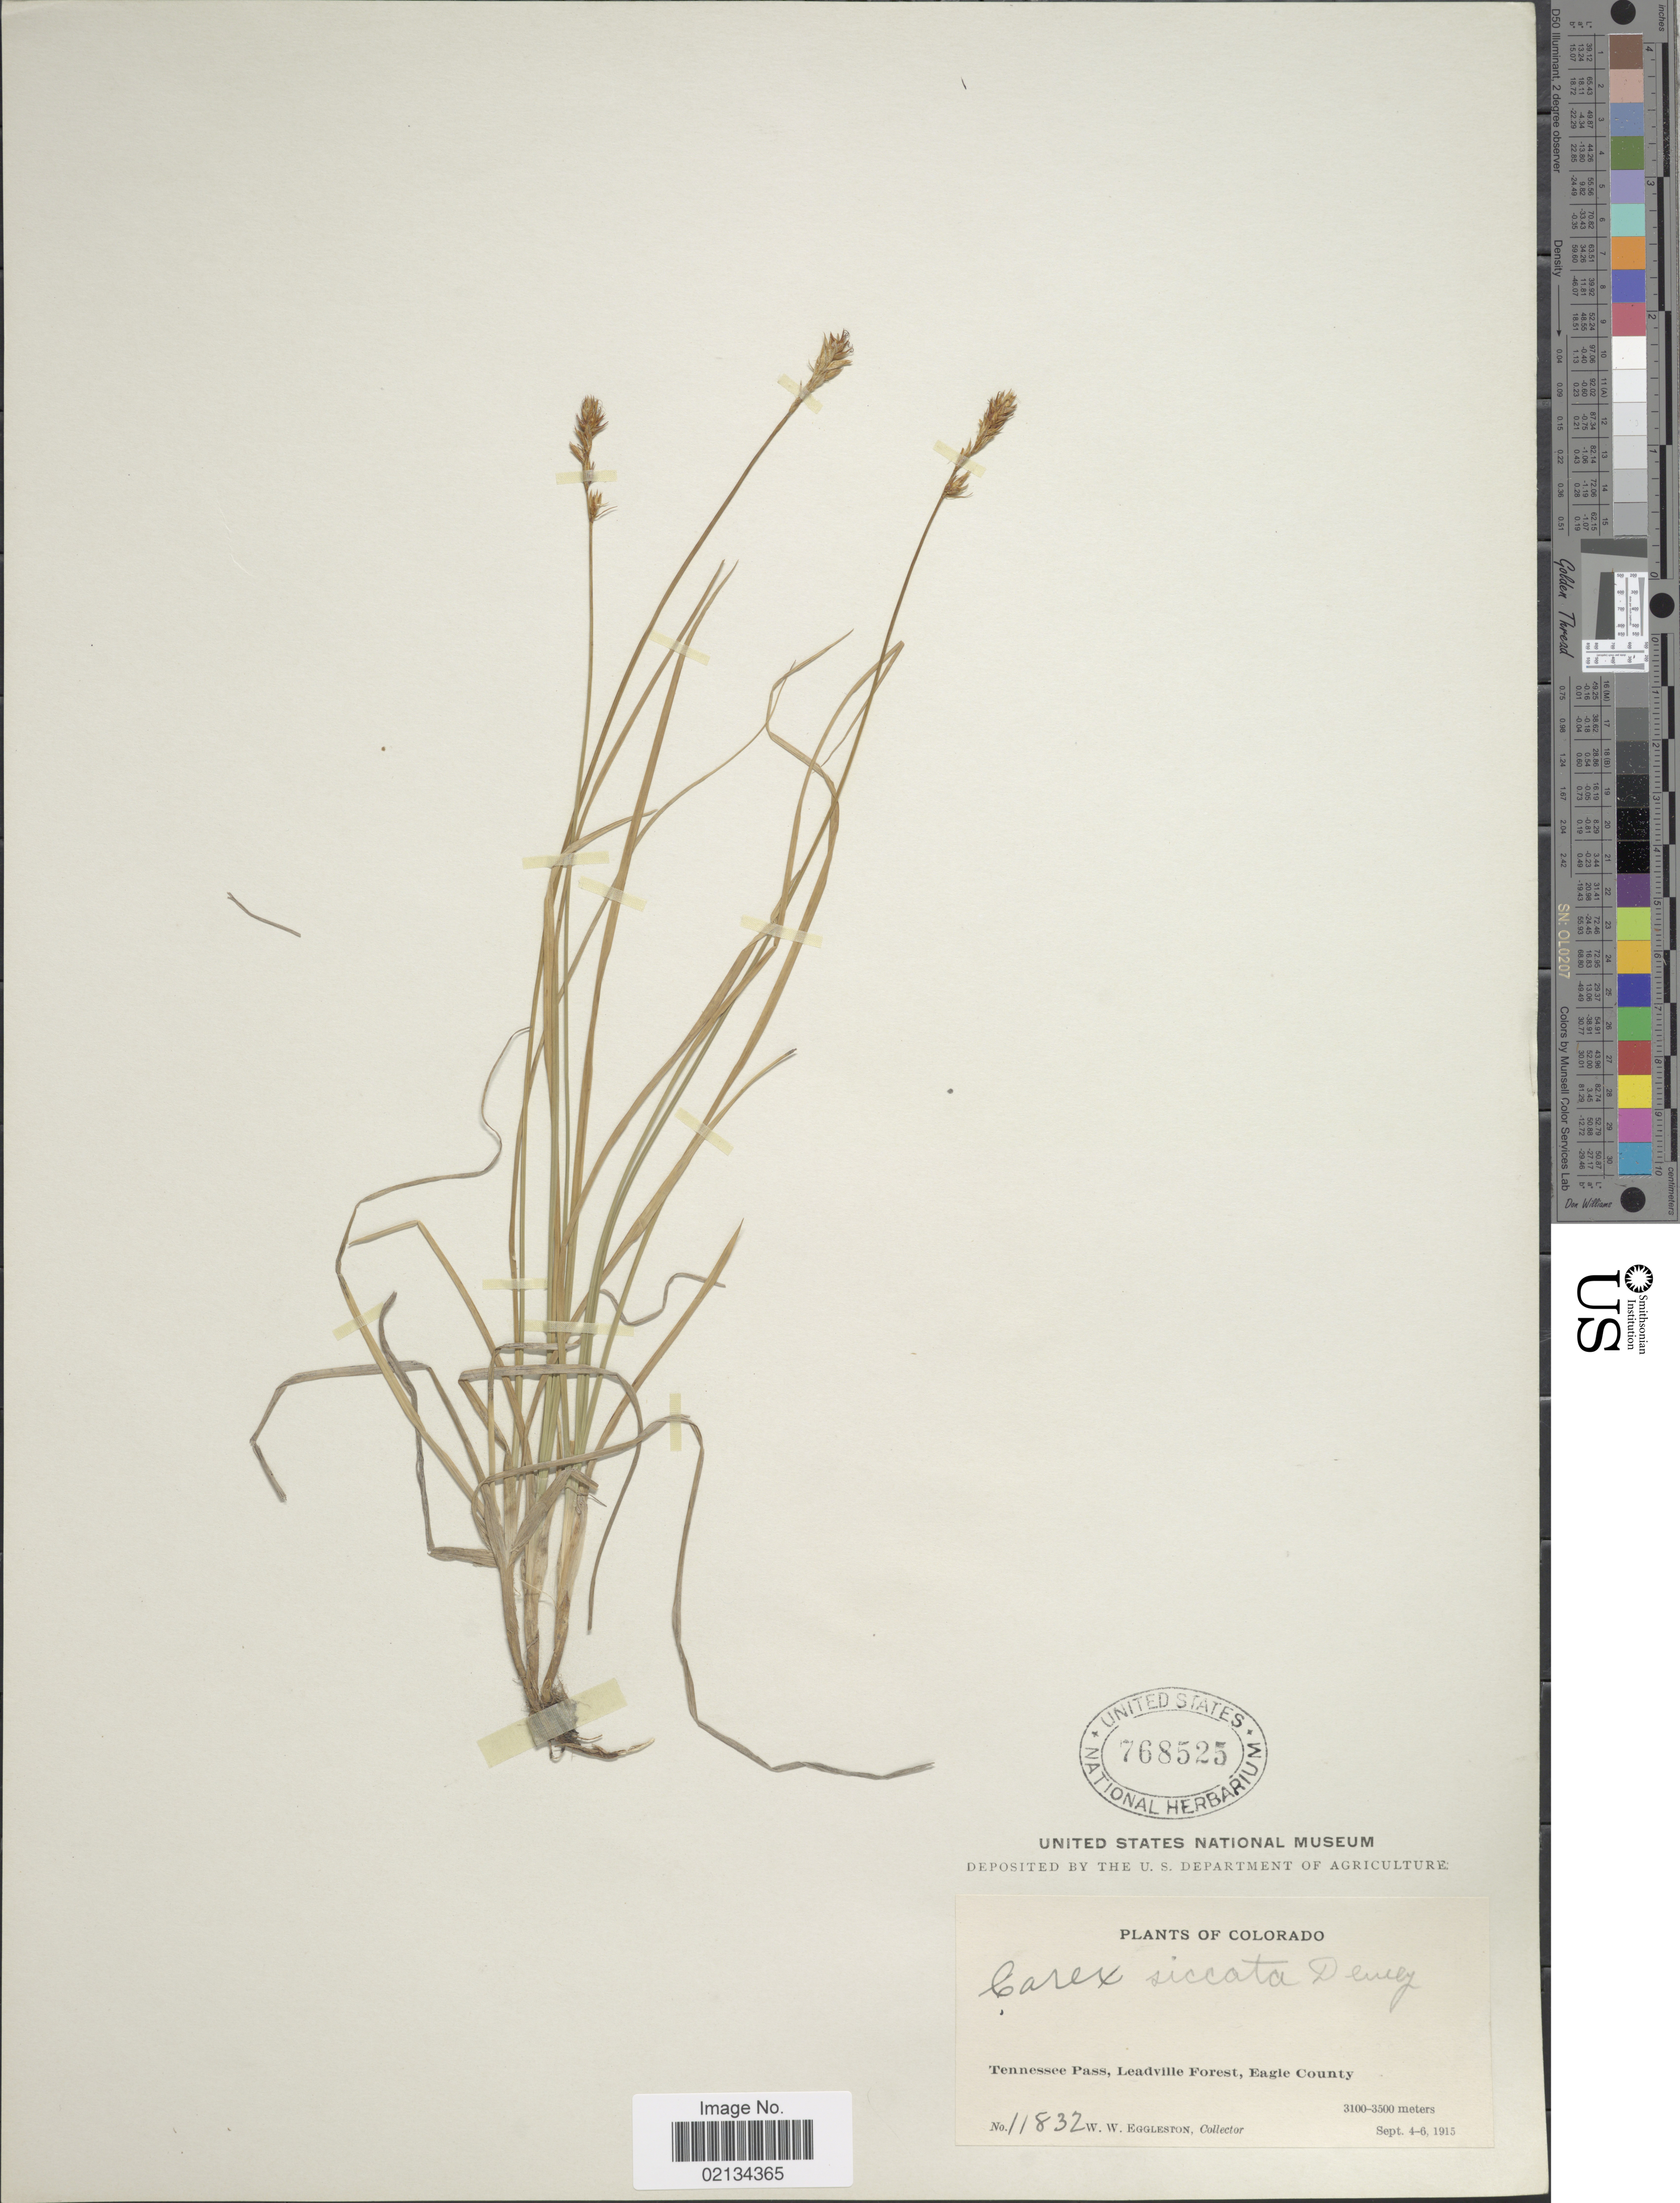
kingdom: Plantae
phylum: Tracheophyta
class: Liliopsida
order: Poales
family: Cyperaceae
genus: Carex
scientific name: Carex siccata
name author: Dewey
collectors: W. W. Eggleston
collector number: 11832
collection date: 1915-09-04/1915-09-06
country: United States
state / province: Colorado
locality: Tennessee Pass, Leadville Forest, Eagle County.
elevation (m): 3100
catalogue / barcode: US 768525